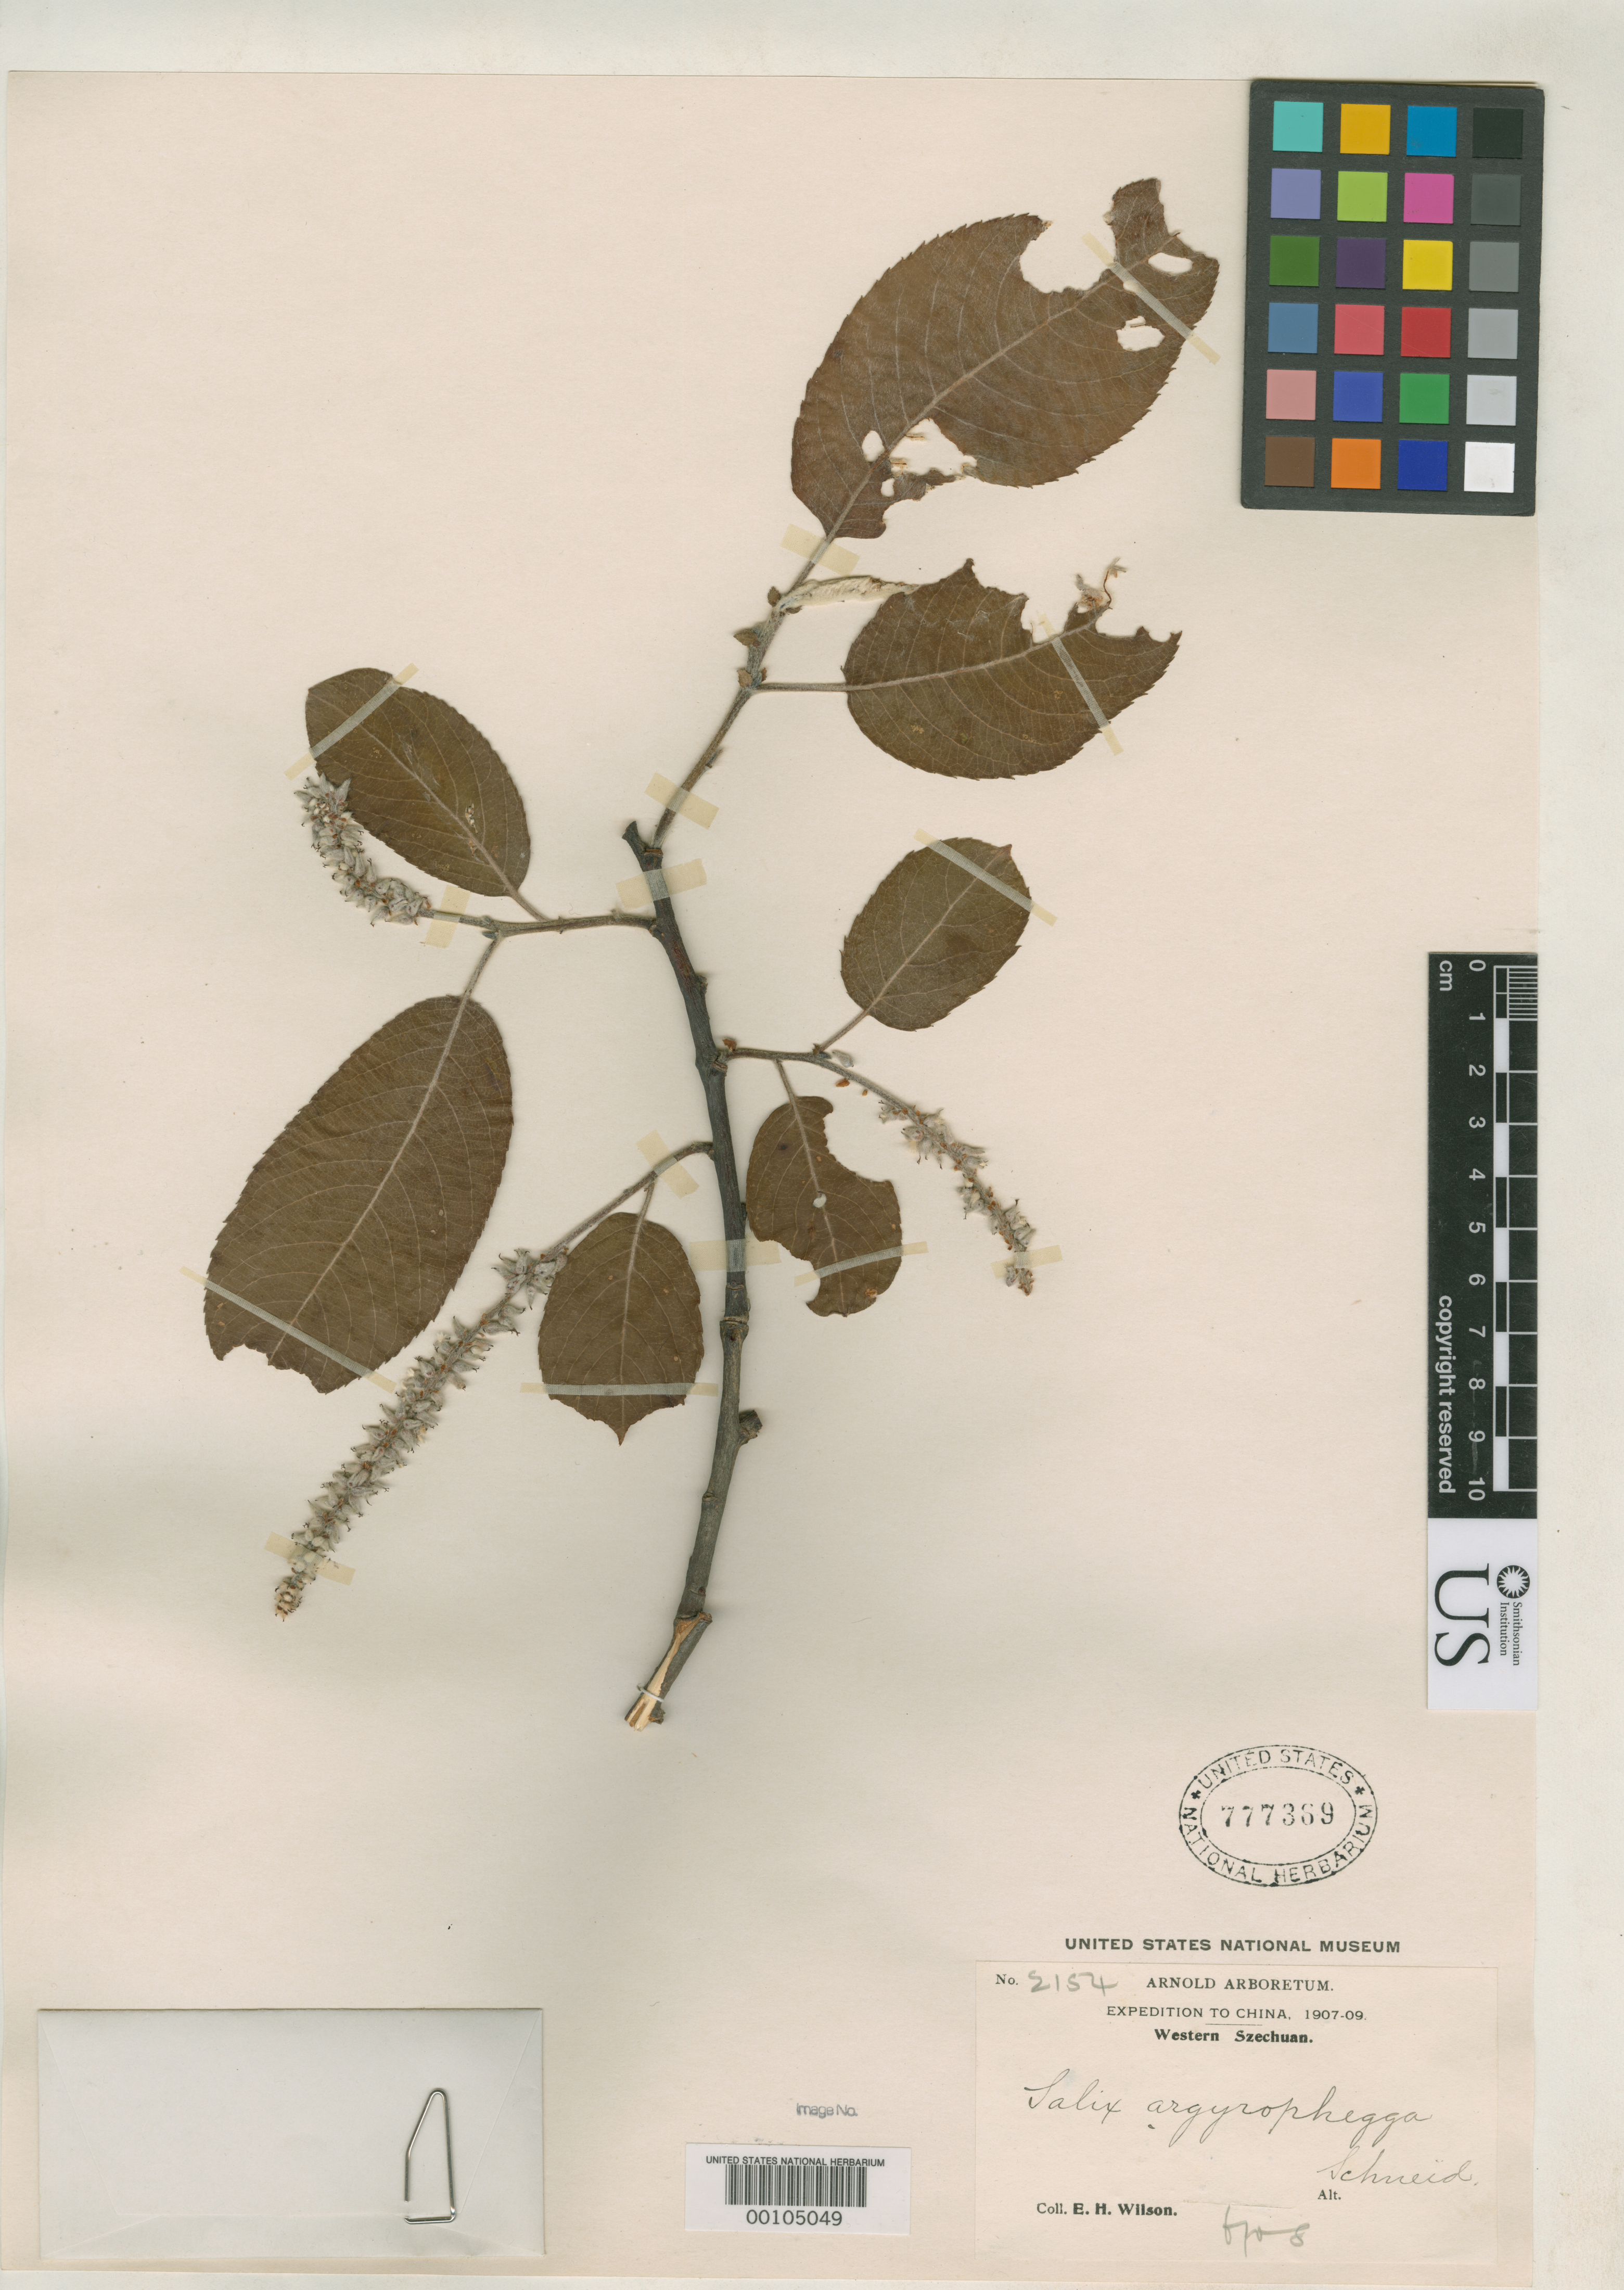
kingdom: Plantae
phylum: Tracheophyta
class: Magnoliopsida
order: Malpighiales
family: Salicaceae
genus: Salix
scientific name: Salix argyrophegga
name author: C.K. Schneid. in Sarg.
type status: Isotype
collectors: E. H. Wilson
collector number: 2154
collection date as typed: Jun 1908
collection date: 1908-06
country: China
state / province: Sichuan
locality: West of Kuan Hsien, Niu-ton-shan.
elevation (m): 2600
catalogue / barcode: US 777369